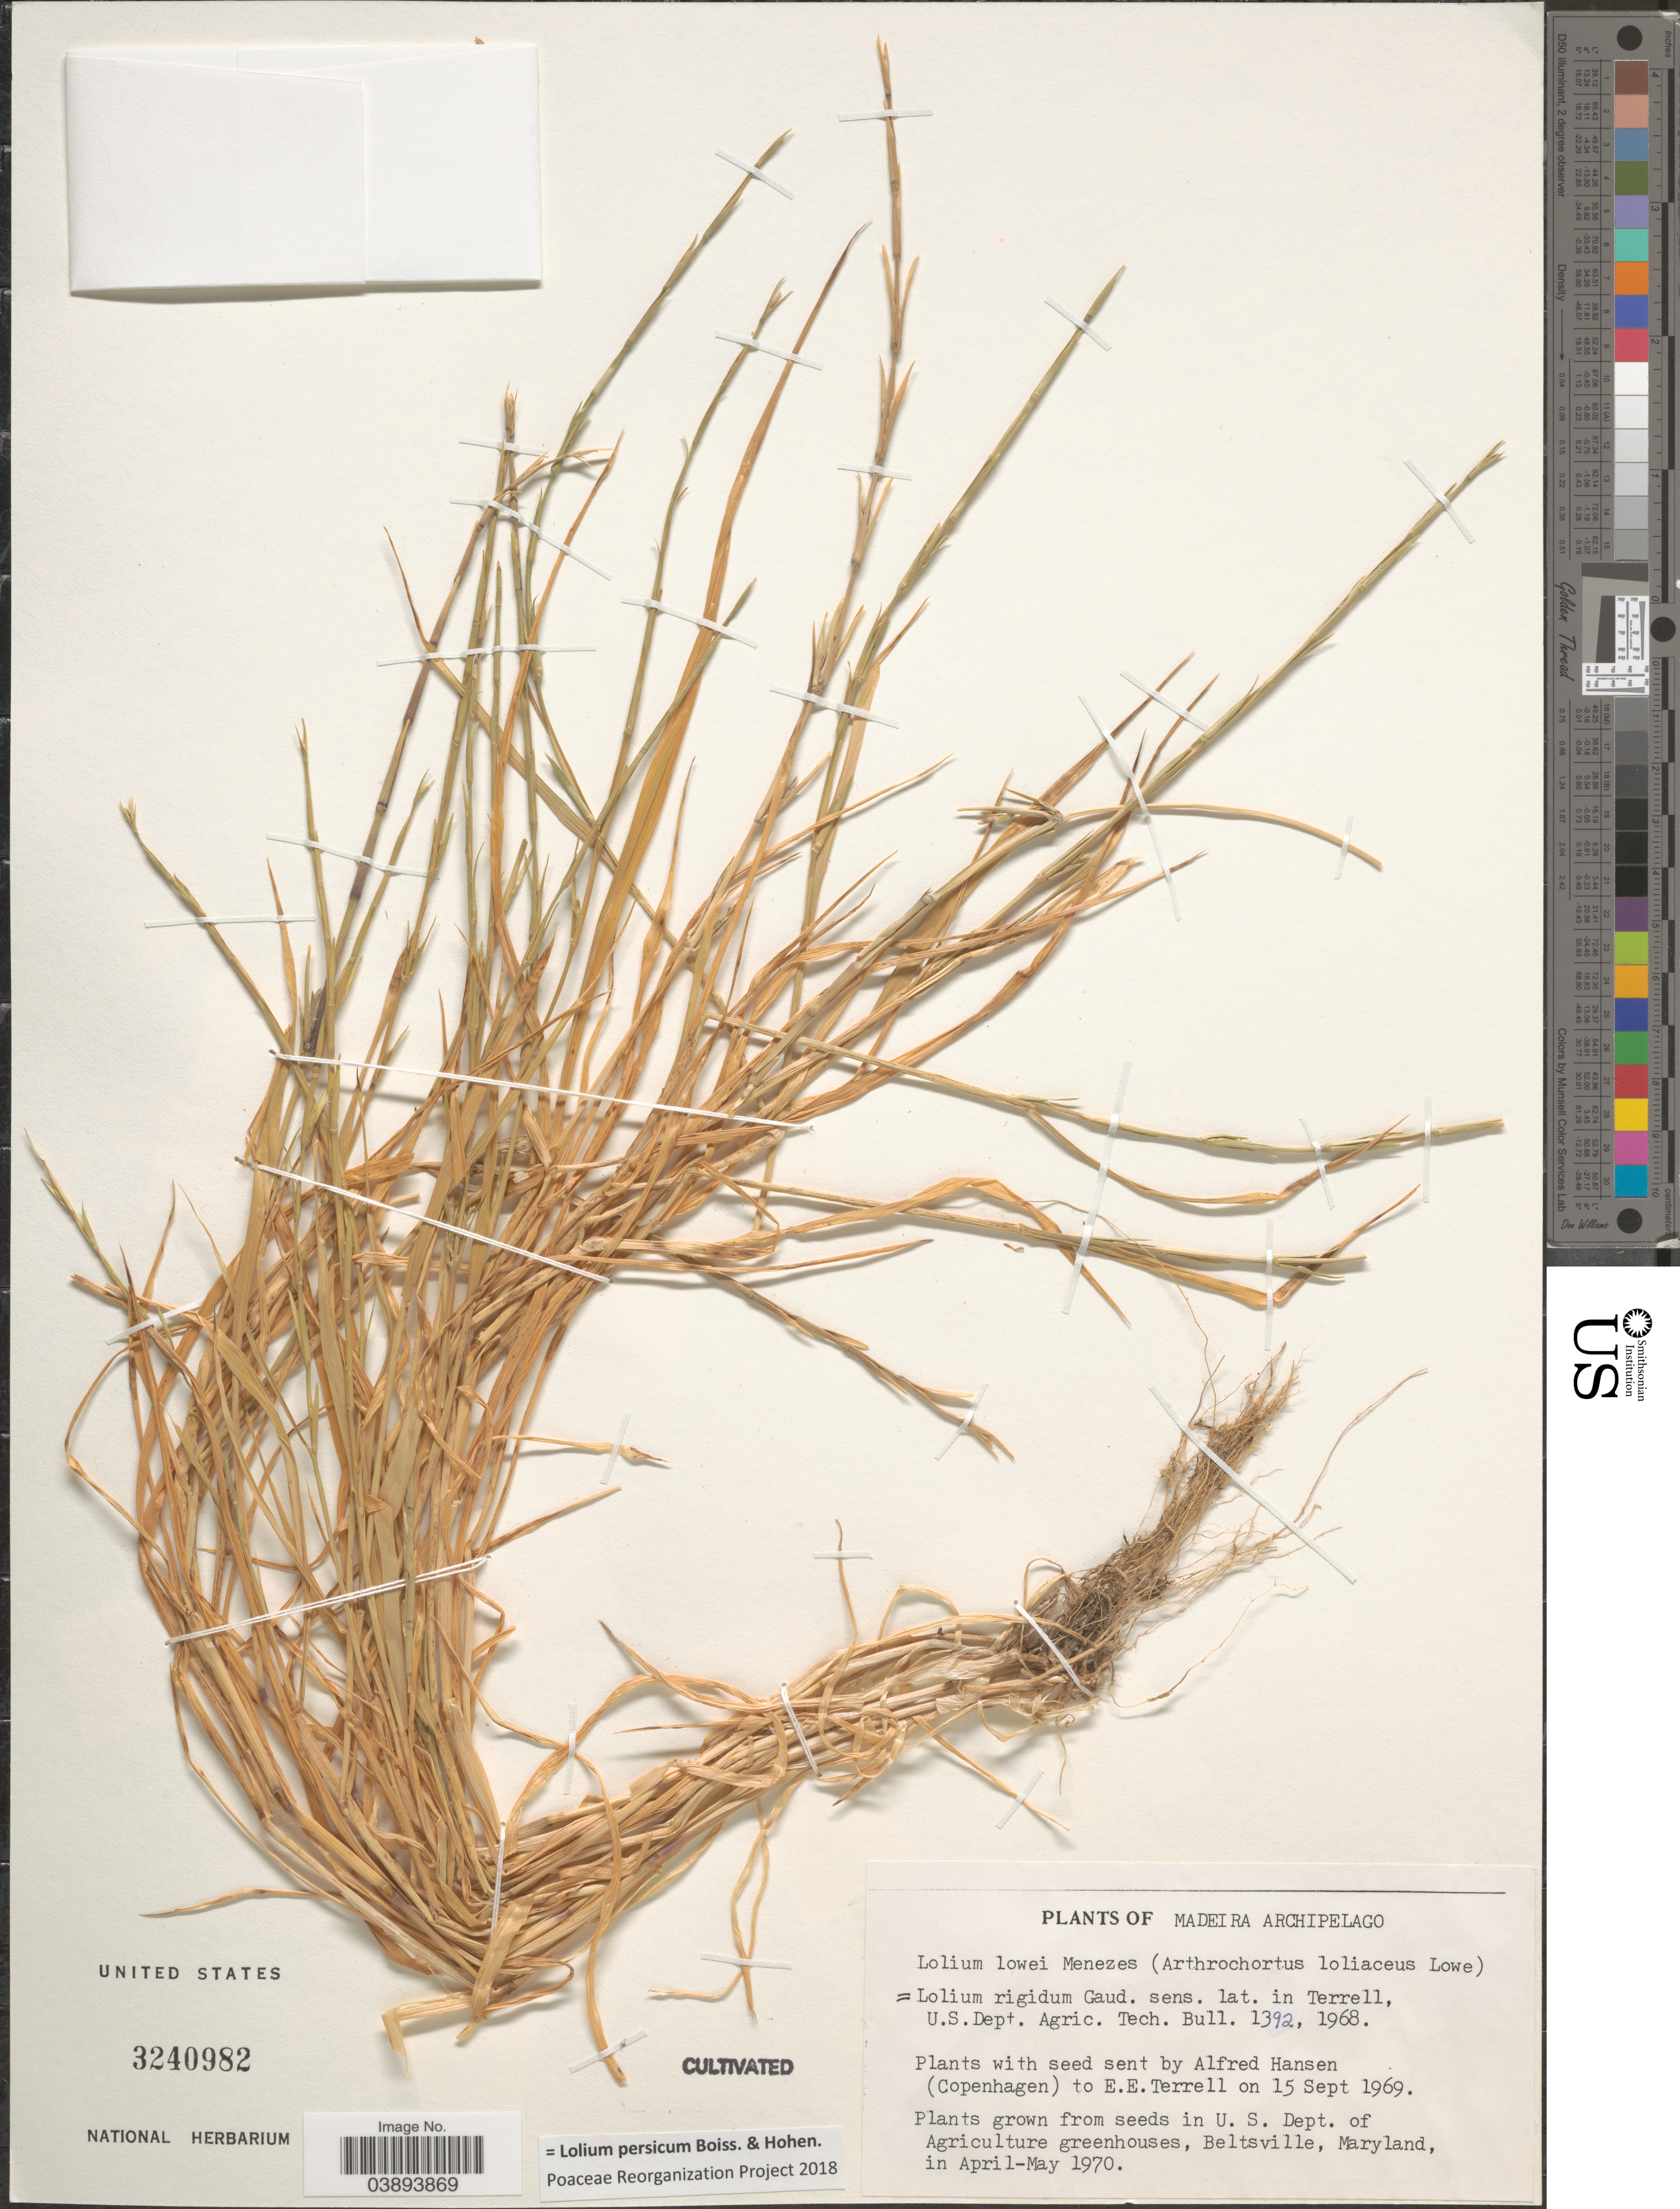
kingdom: Plantae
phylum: Tracheophyta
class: Liliopsida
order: Poales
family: Poaceae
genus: Lolium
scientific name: Lolium persicum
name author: Boiss. & Hohen.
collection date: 1970-04/1970-05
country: United States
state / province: Maryland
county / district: Prince George's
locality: In U.S. Dept. of Agriculture greenhouses, Beltsville.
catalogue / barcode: US 3240982